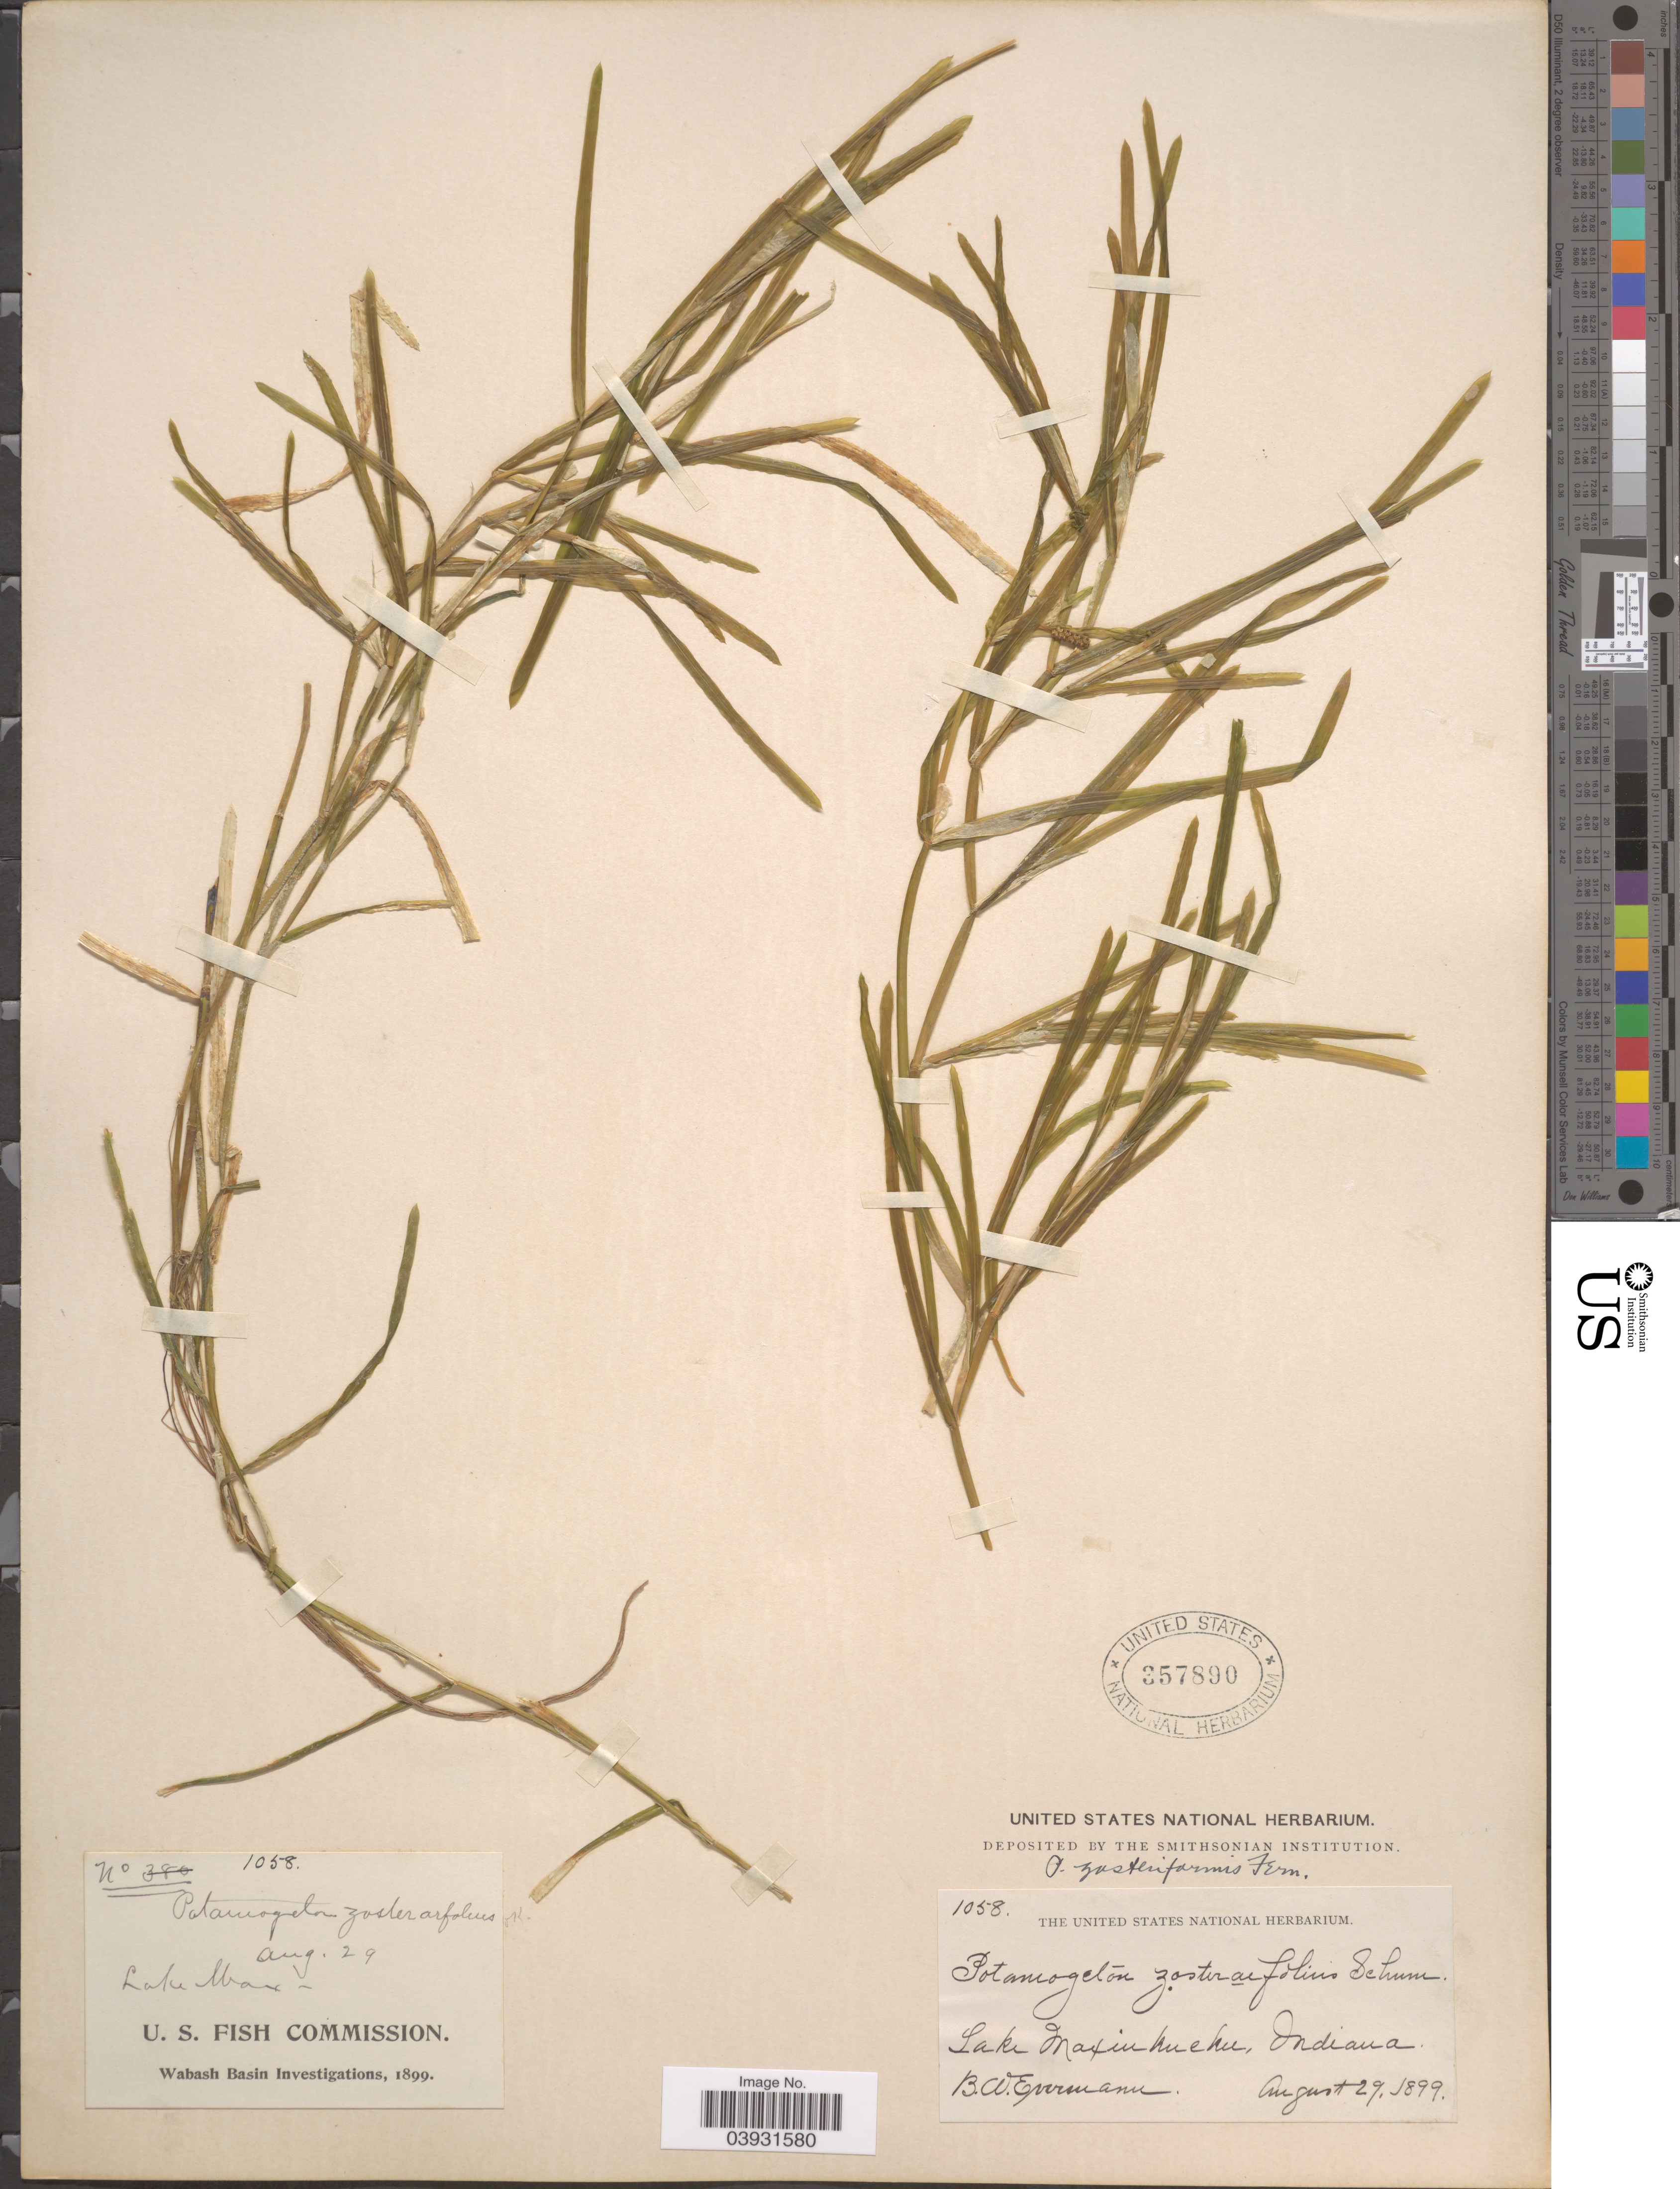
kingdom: Plantae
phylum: Tracheophyta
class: Liliopsida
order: Alismatales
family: Potamogetonaceae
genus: Potamogeton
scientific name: Potamogeton zosterifolius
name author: Schumach.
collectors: B. W. Evermann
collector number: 1058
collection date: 1899-08-29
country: United States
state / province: Indiana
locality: Lake Maxinkuckee.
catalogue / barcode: US 357890